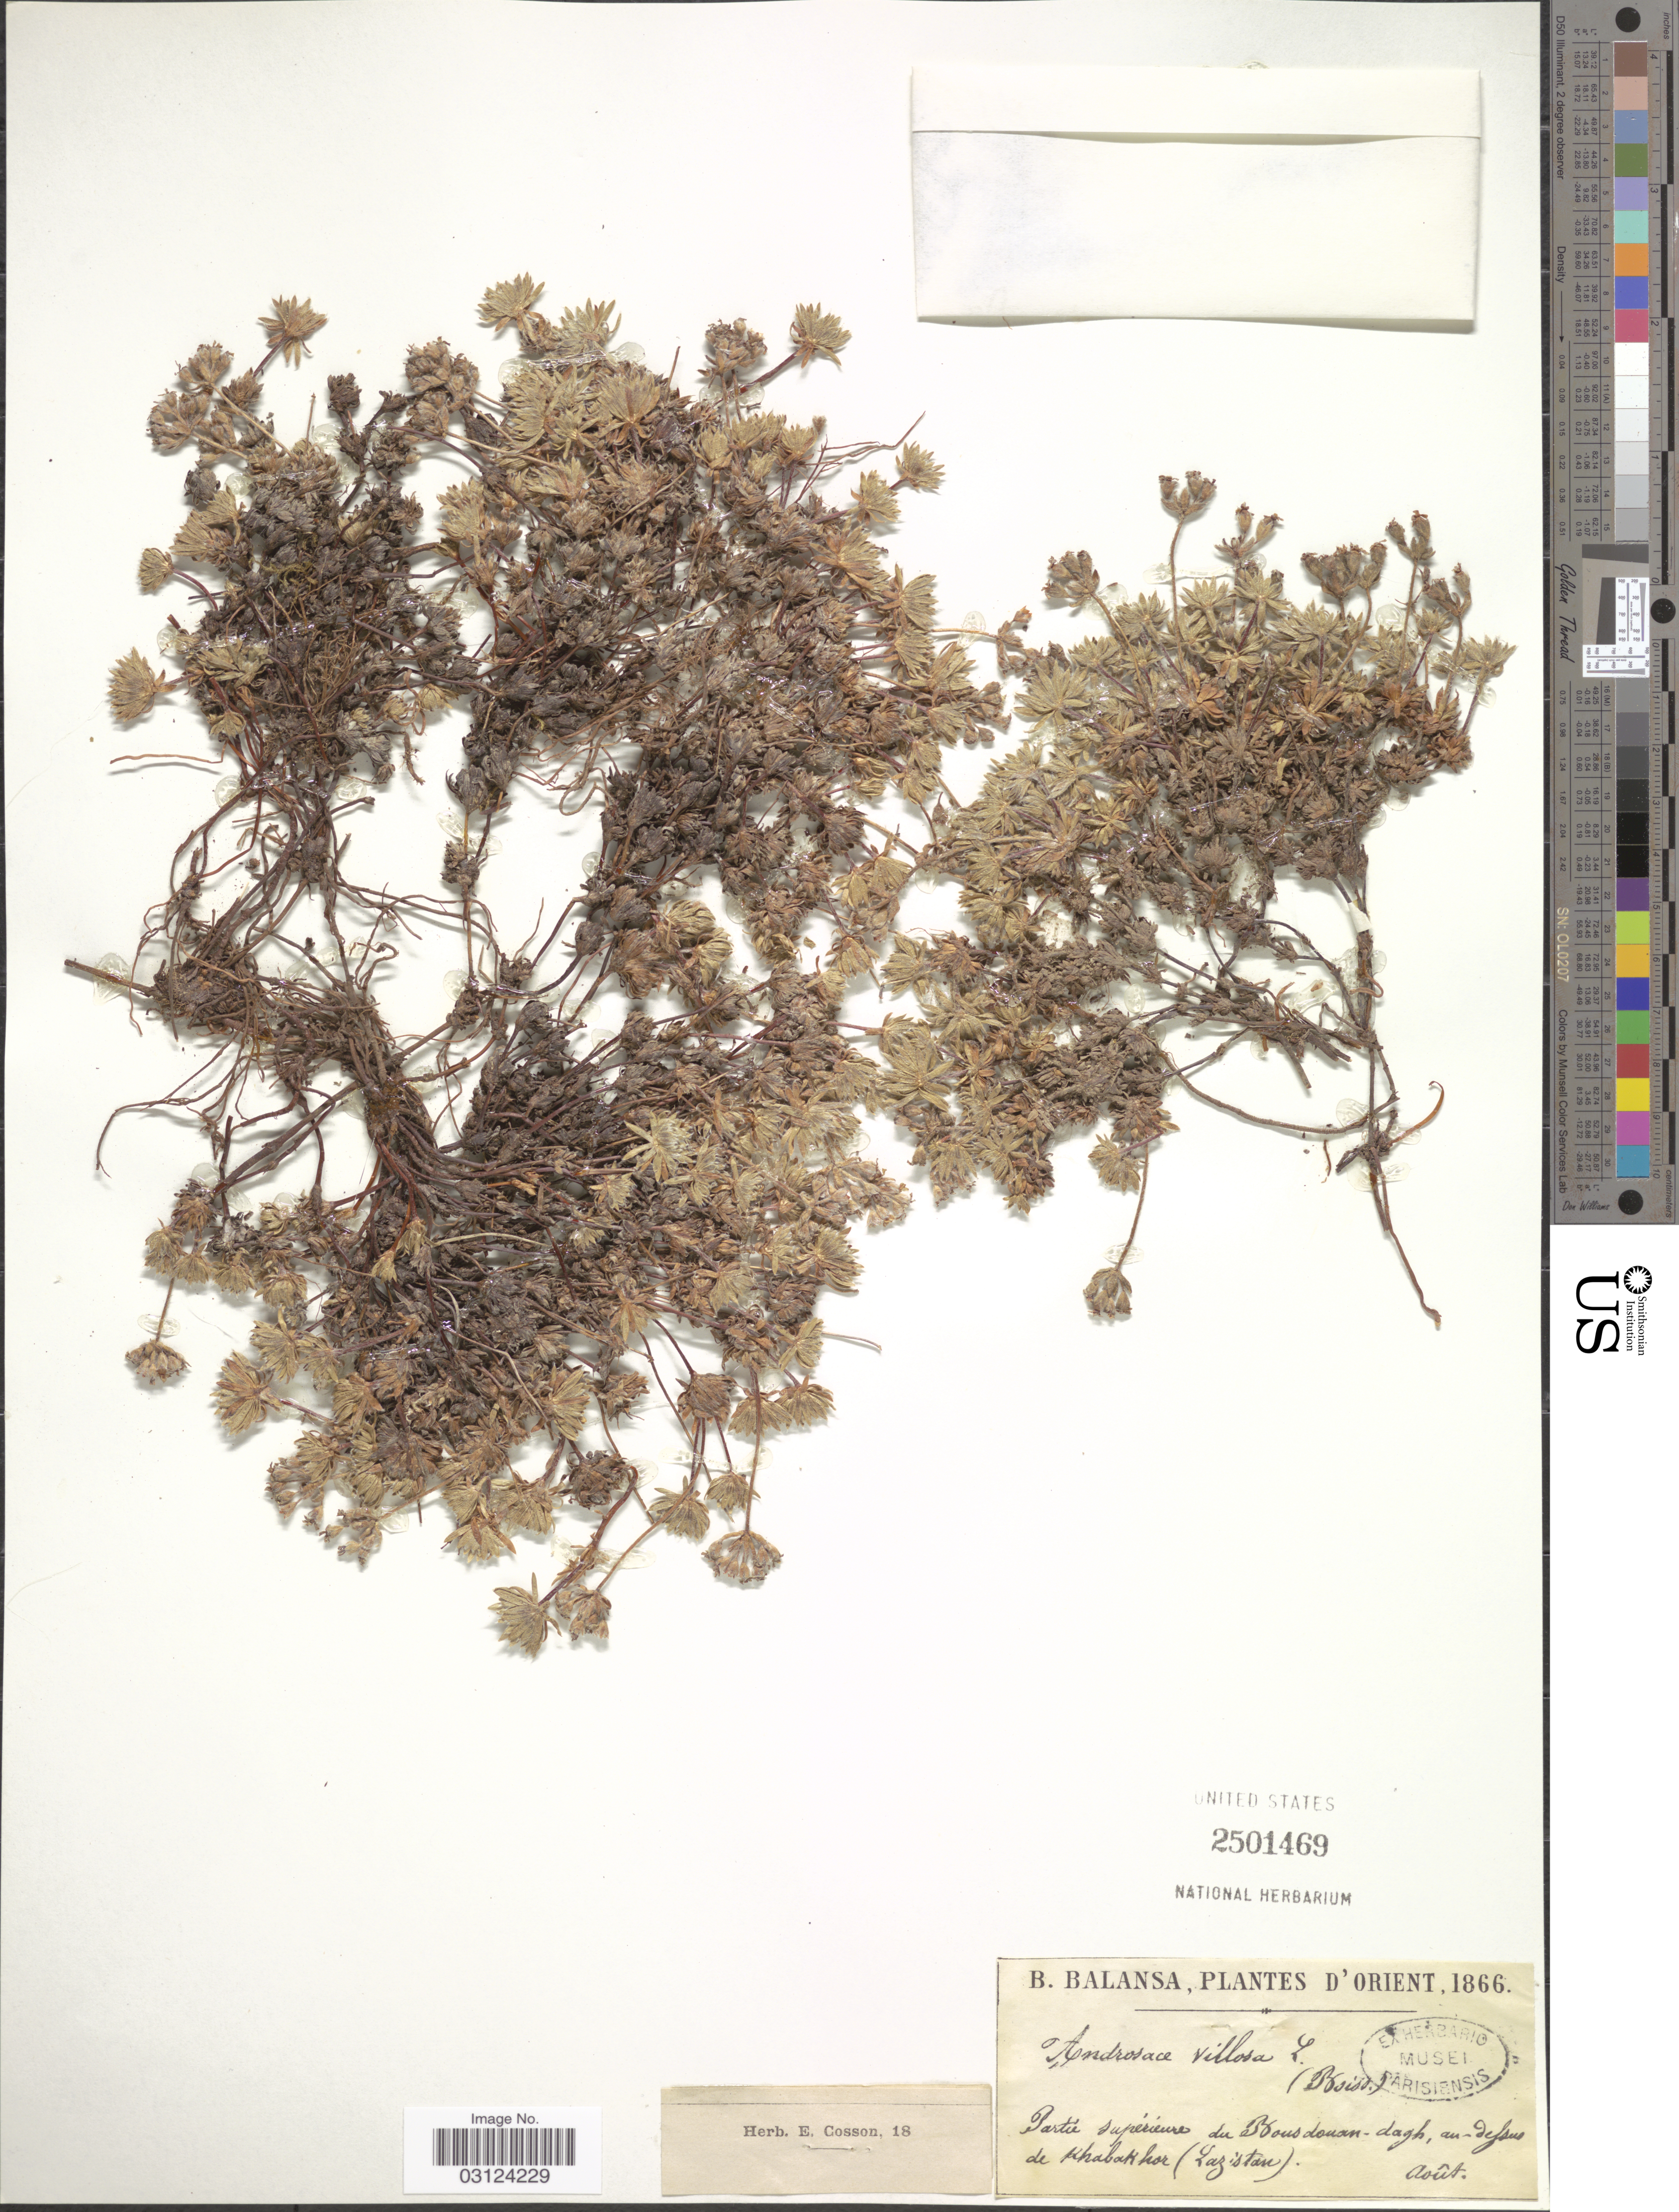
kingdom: Plantae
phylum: Tracheophyta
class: Magnoliopsida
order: Ericales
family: Primulaceae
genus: Androsace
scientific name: Androsace villosa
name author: L.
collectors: B. Balansa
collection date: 1866-08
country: Turkey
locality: D'Orient., Partú supérieure du Bousdouan-dagh, au-dessus de Khabakhor (Lazistan).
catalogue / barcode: US 2501469